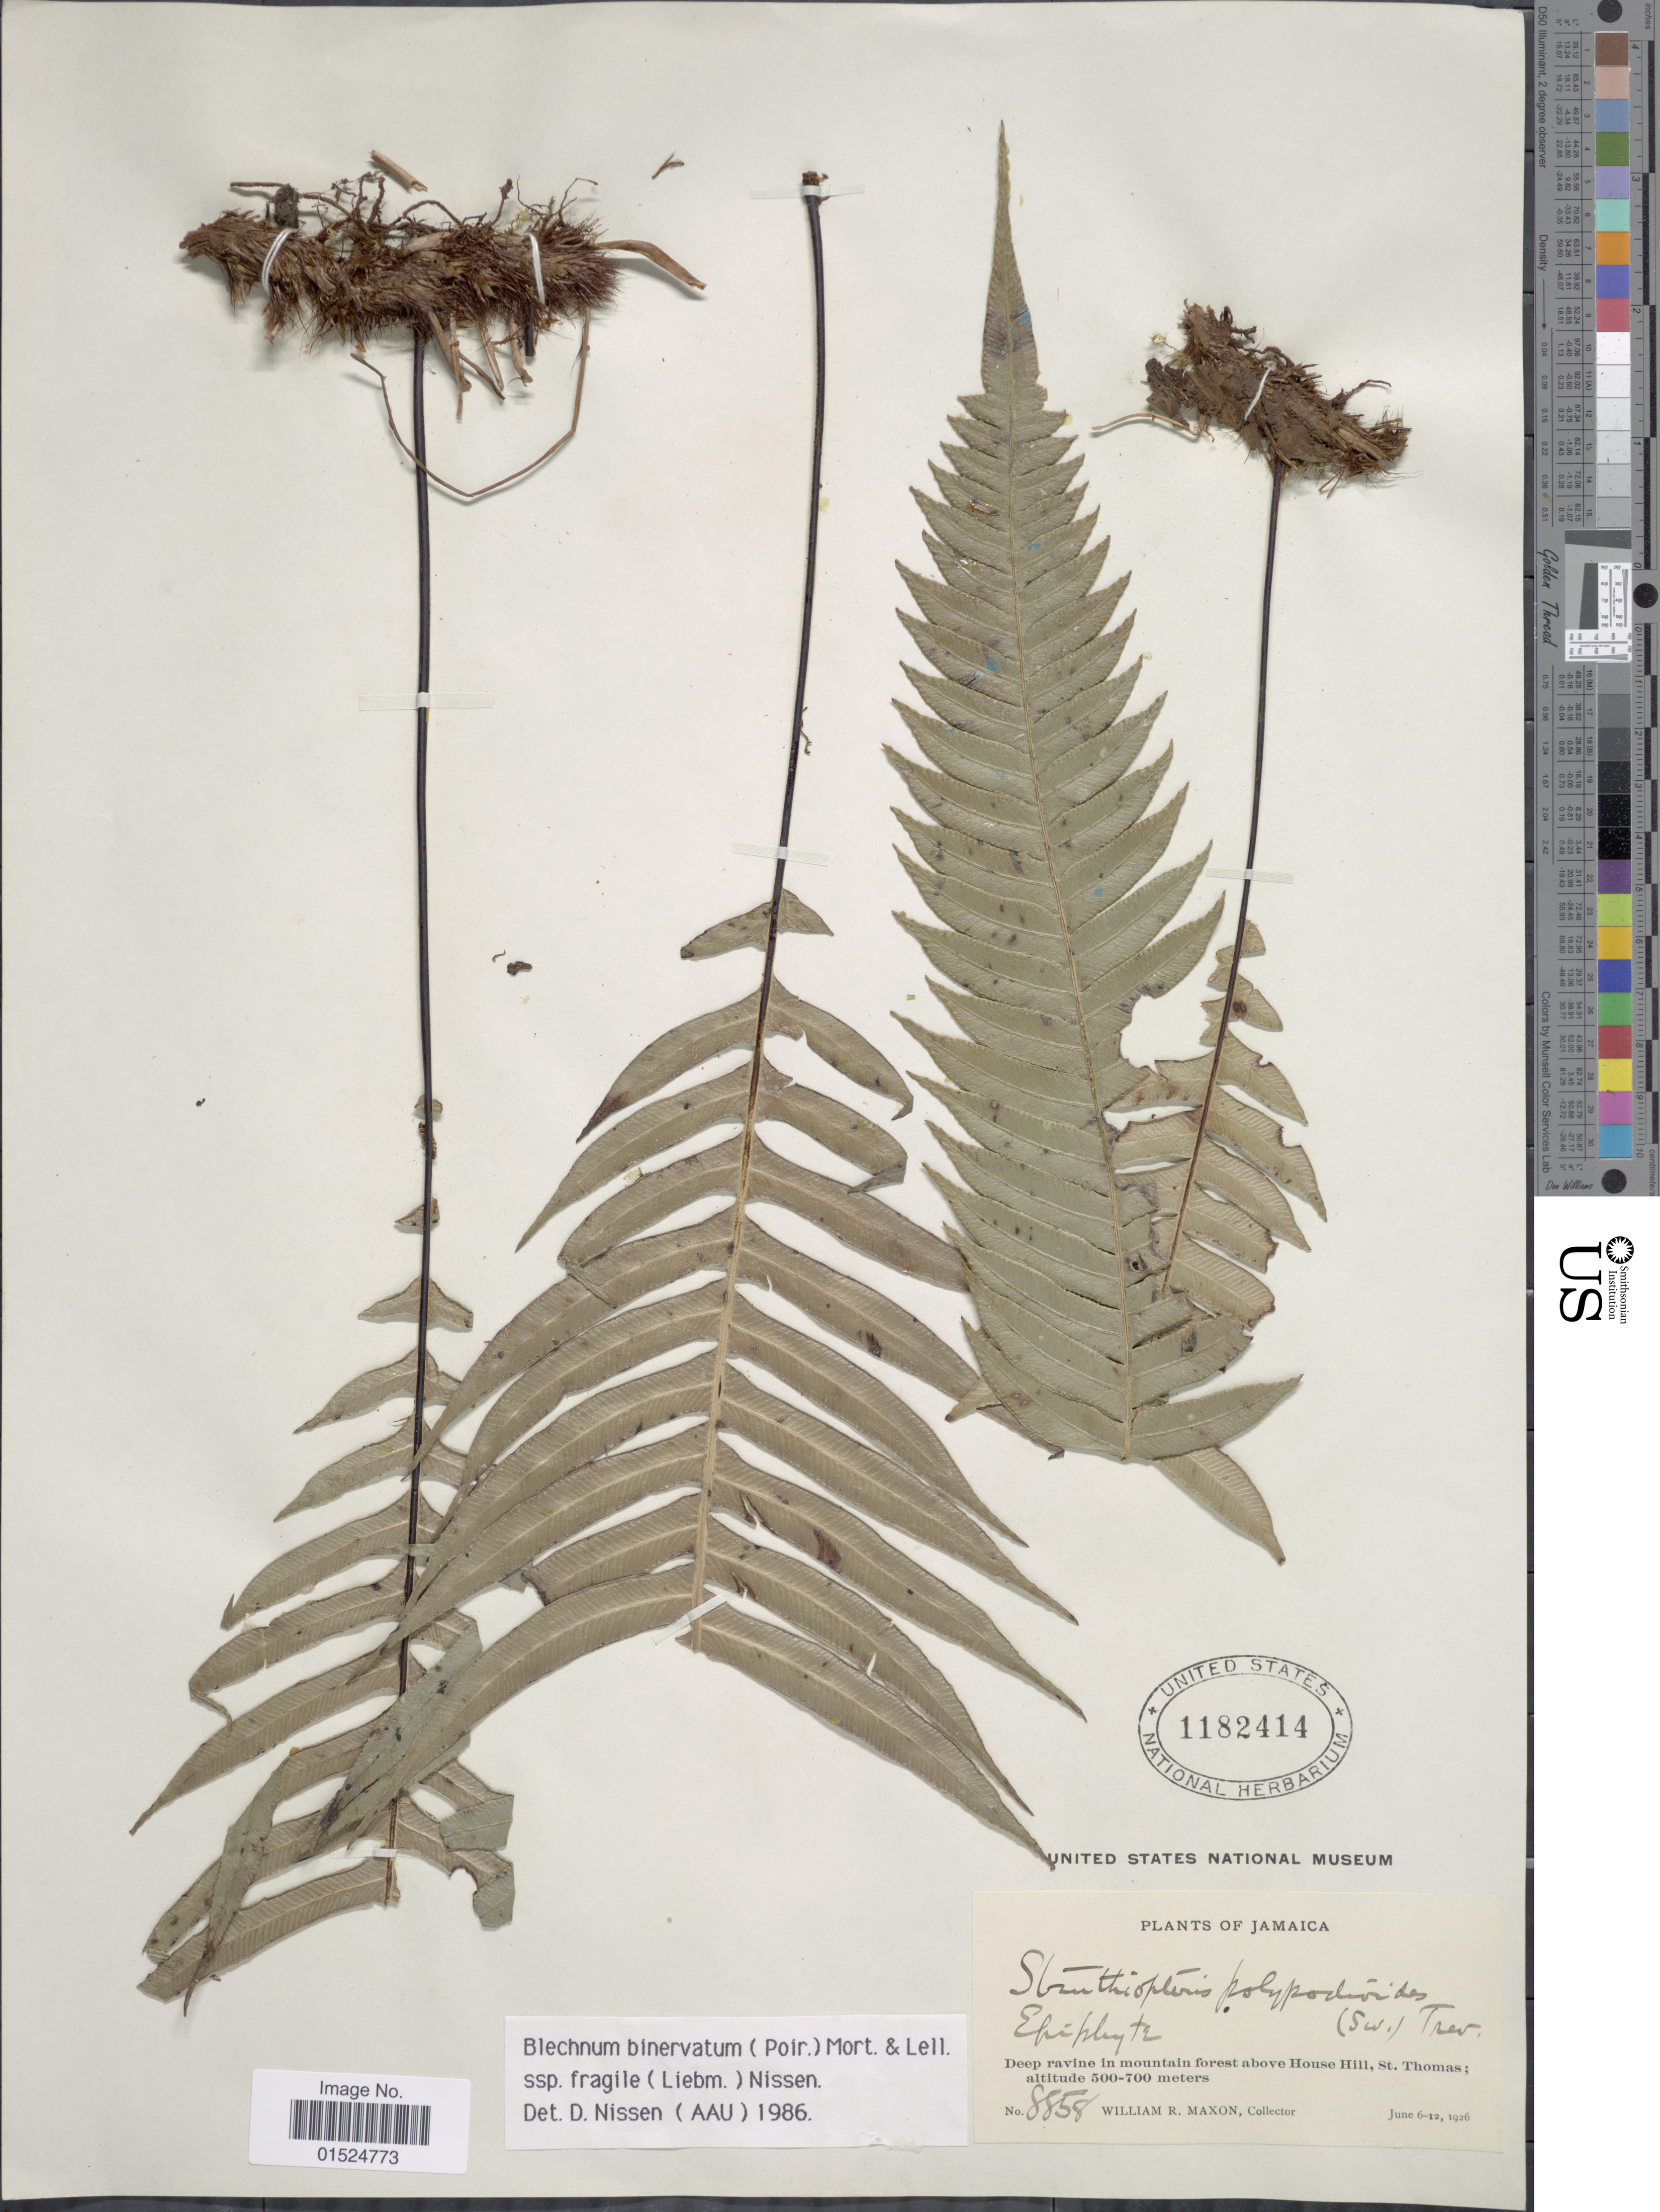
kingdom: Plantae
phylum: Tracheophyta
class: Polypodiopsida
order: Polypodiales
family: Blechnaceae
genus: Blechnum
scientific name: Blechnum fragile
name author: (Liebm.) C.V. Morton & Lellinger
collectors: W. R. Maxon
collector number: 8858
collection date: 1926-06-06/1926-06-12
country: Jamaica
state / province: Saint Thomas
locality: Deep ravine in mountain forest above House Hill, St. Thomas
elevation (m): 500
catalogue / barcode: US 1182414